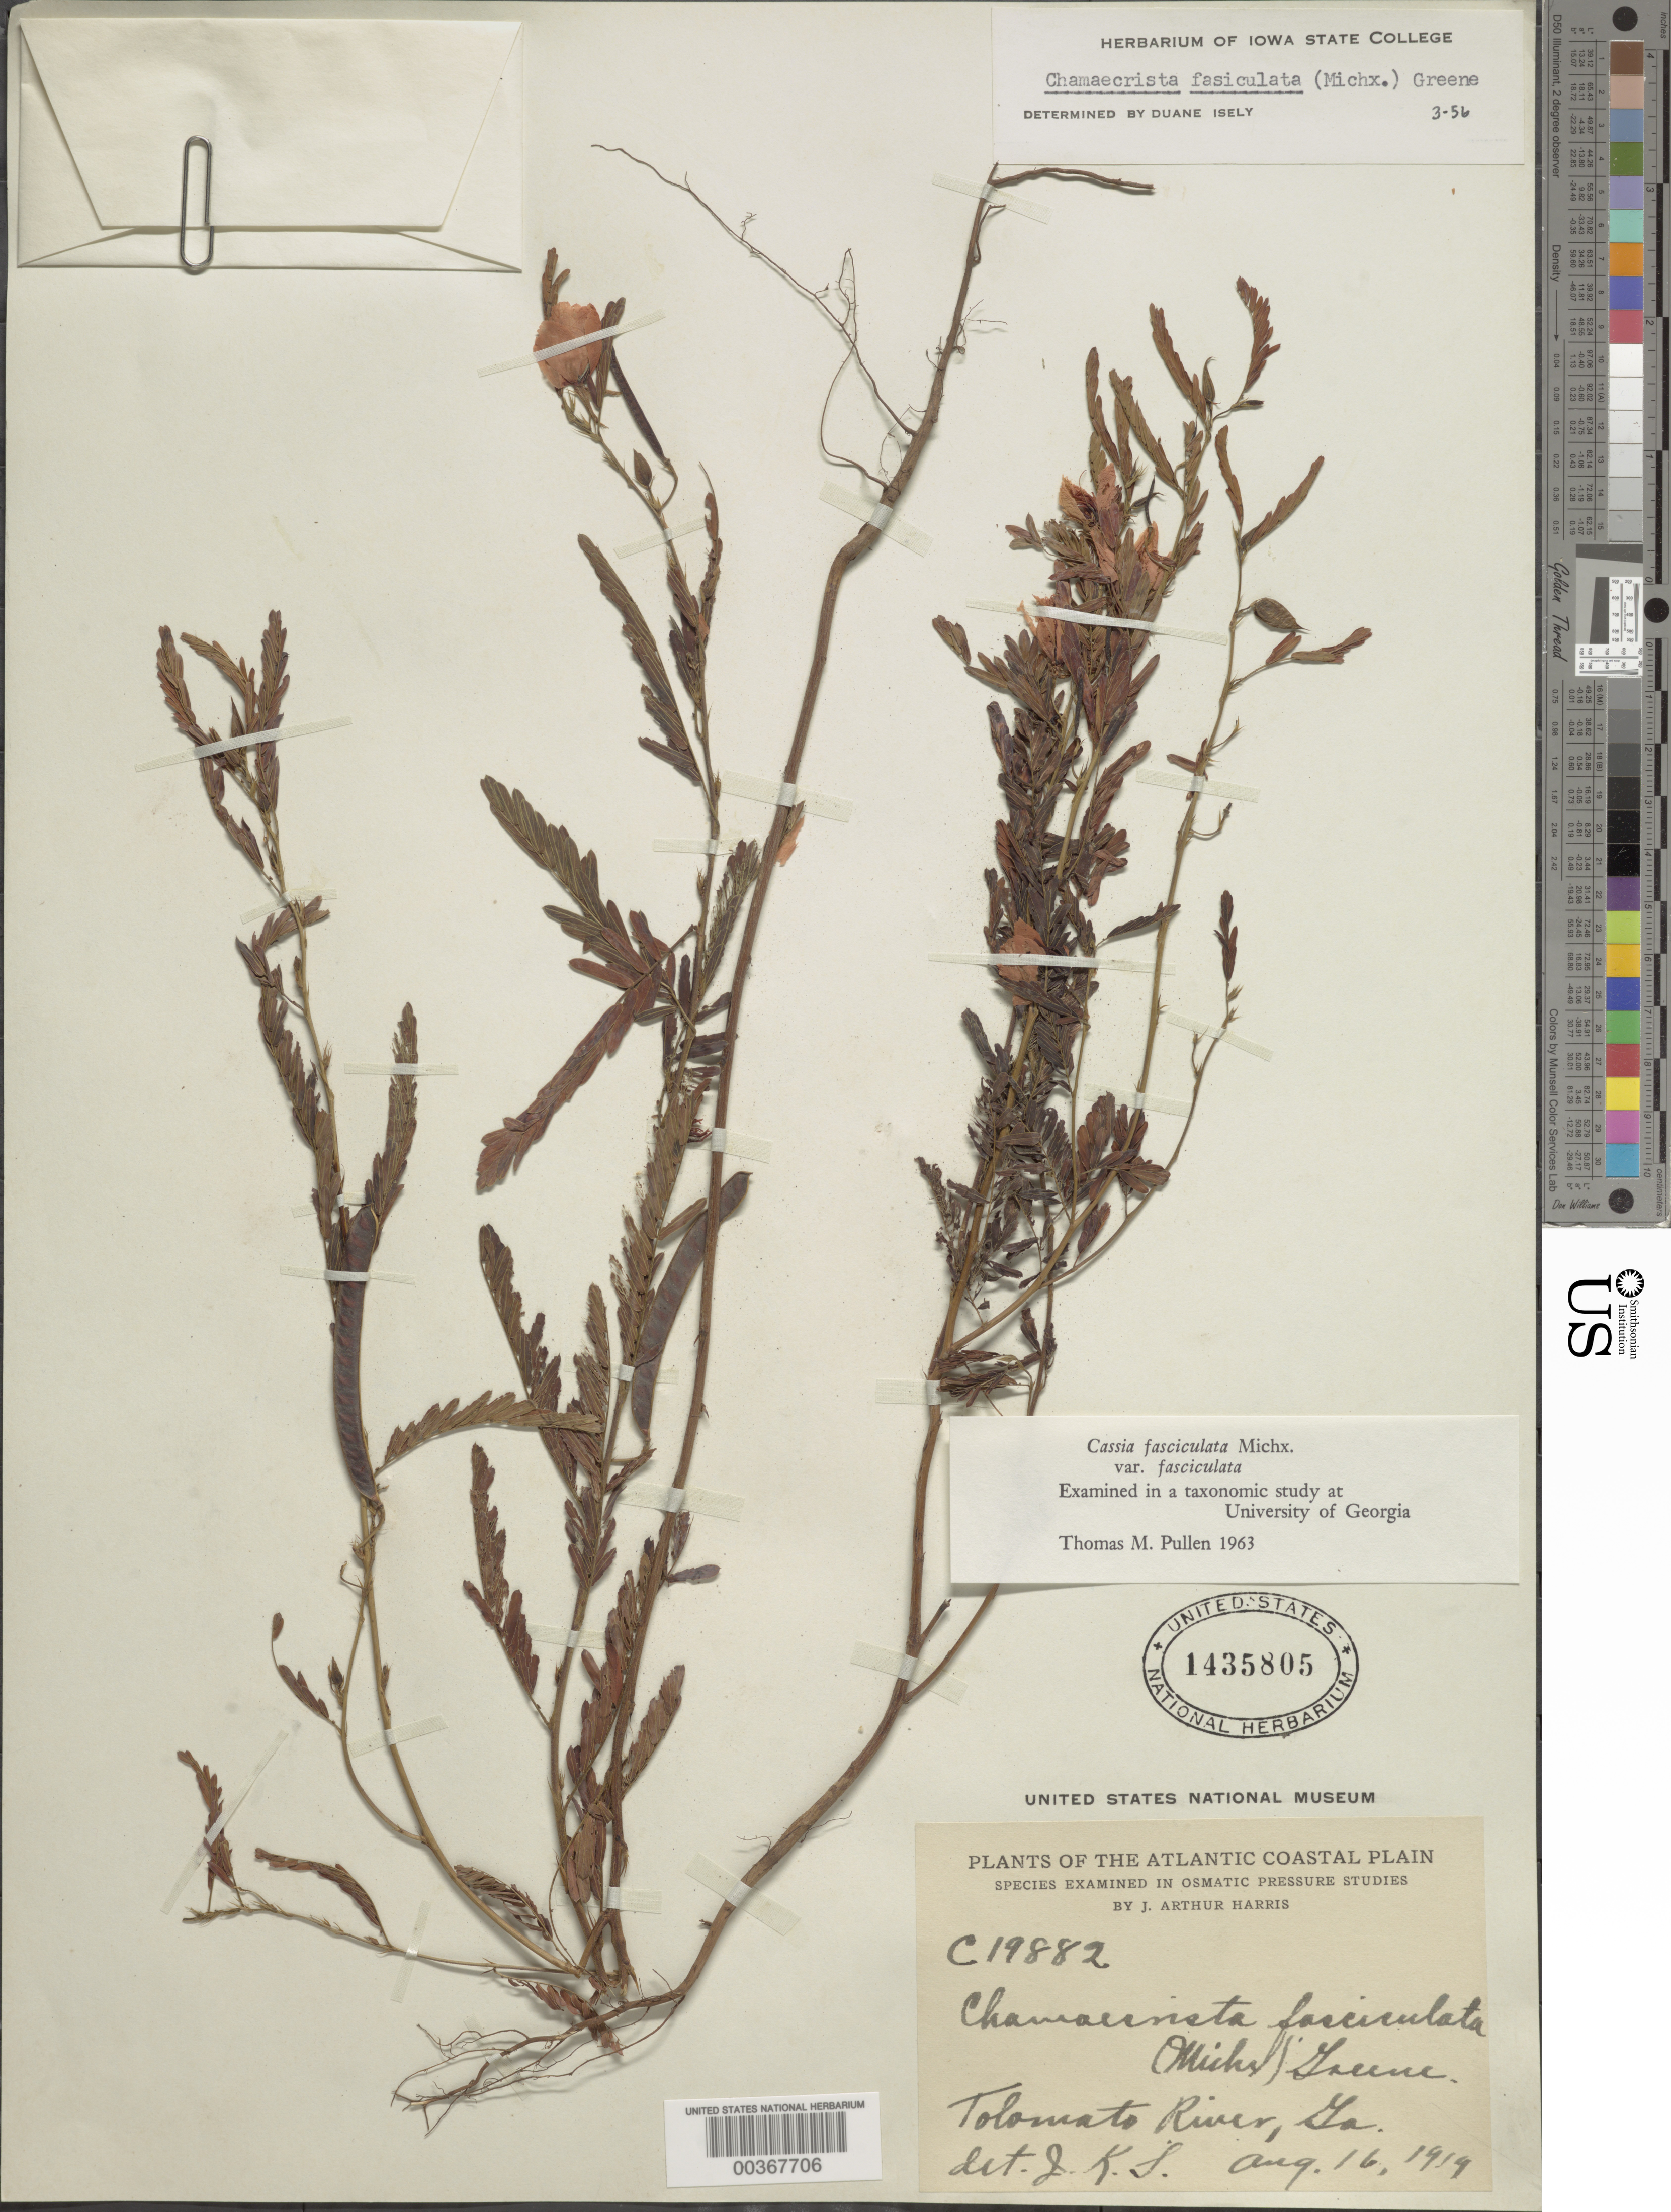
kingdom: Plantae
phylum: Tracheophyta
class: Magnoliopsida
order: Fabales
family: Fabaceae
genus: Chamaecrista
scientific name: Chamaecrista fasciculata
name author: (Michx.) Greene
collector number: C19882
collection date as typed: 16 Aug 1919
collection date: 1919-08-16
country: United States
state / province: Georgia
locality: Tolomato river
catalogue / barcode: US 1435805